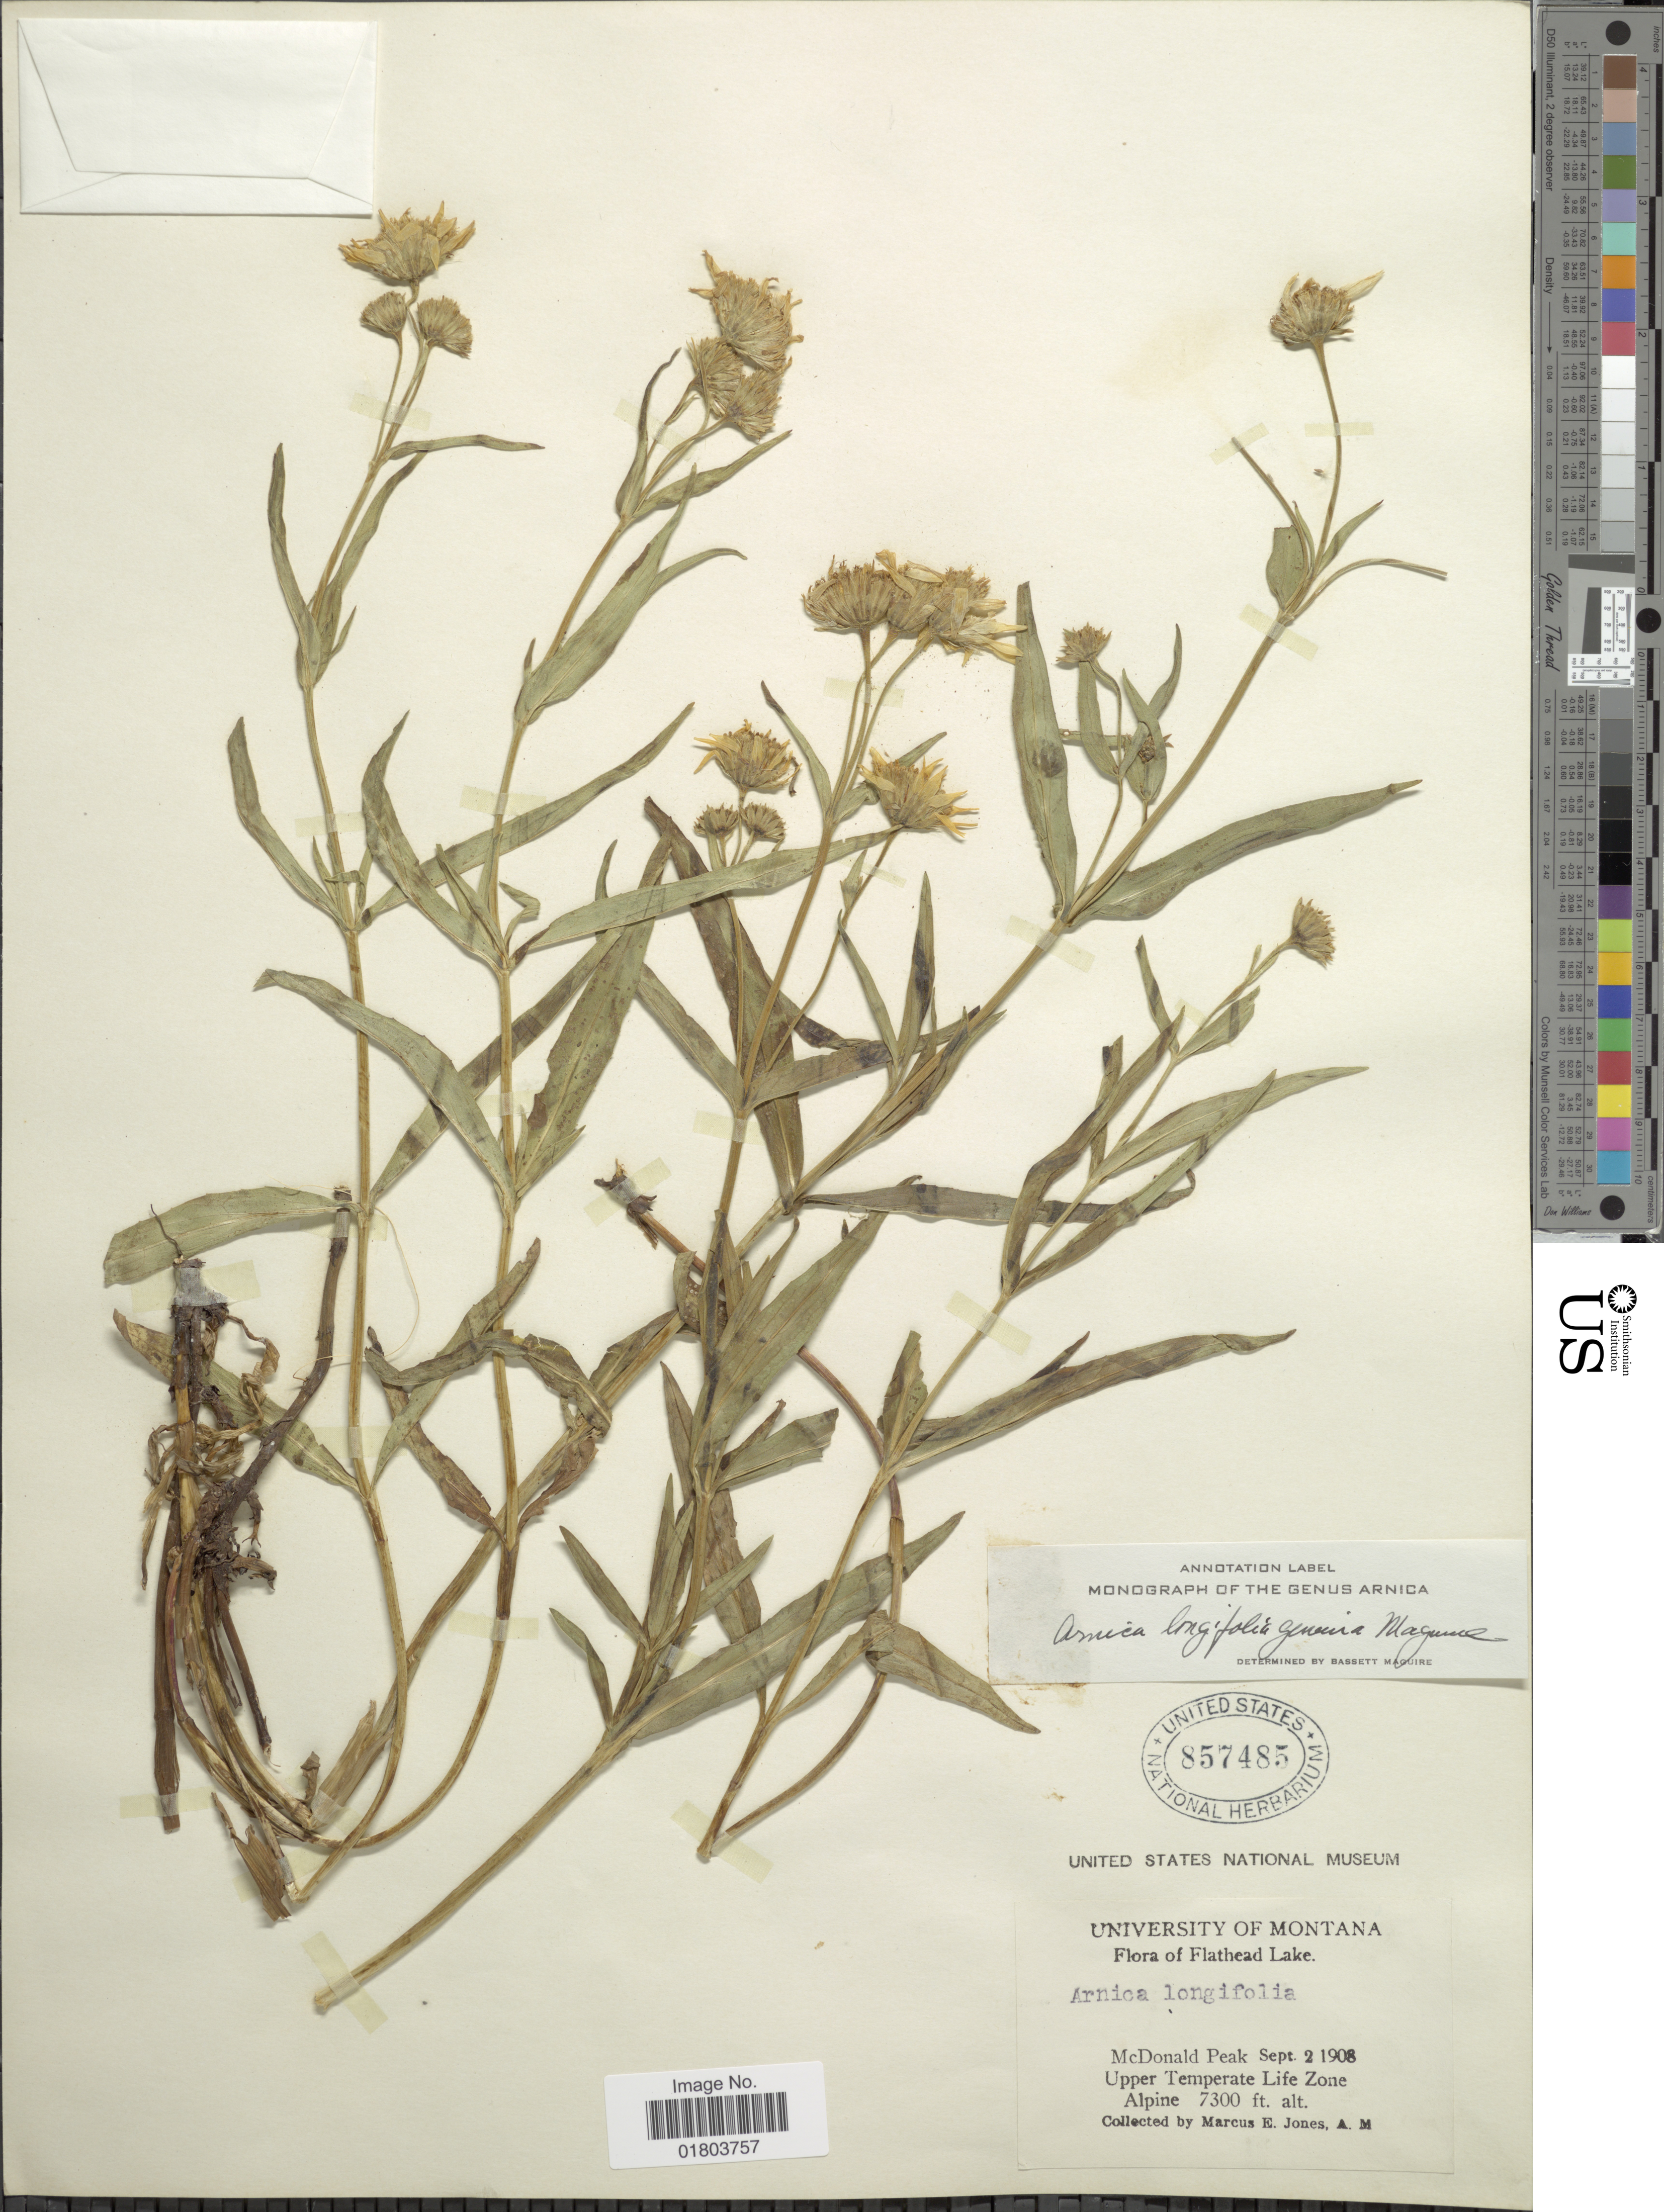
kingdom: Plantae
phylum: Tracheophyta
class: Magnoliopsida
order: Asterales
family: Asteraceae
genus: Arnica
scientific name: Arnica longifolia subsp. genuina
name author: Maguire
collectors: M. E. Jones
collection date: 1908-09-02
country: United States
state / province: Montana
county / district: Lake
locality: Flathead Lake, McDonald Peak, Upper Temperate Life Zone, Alpine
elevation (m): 2225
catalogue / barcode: US 857485